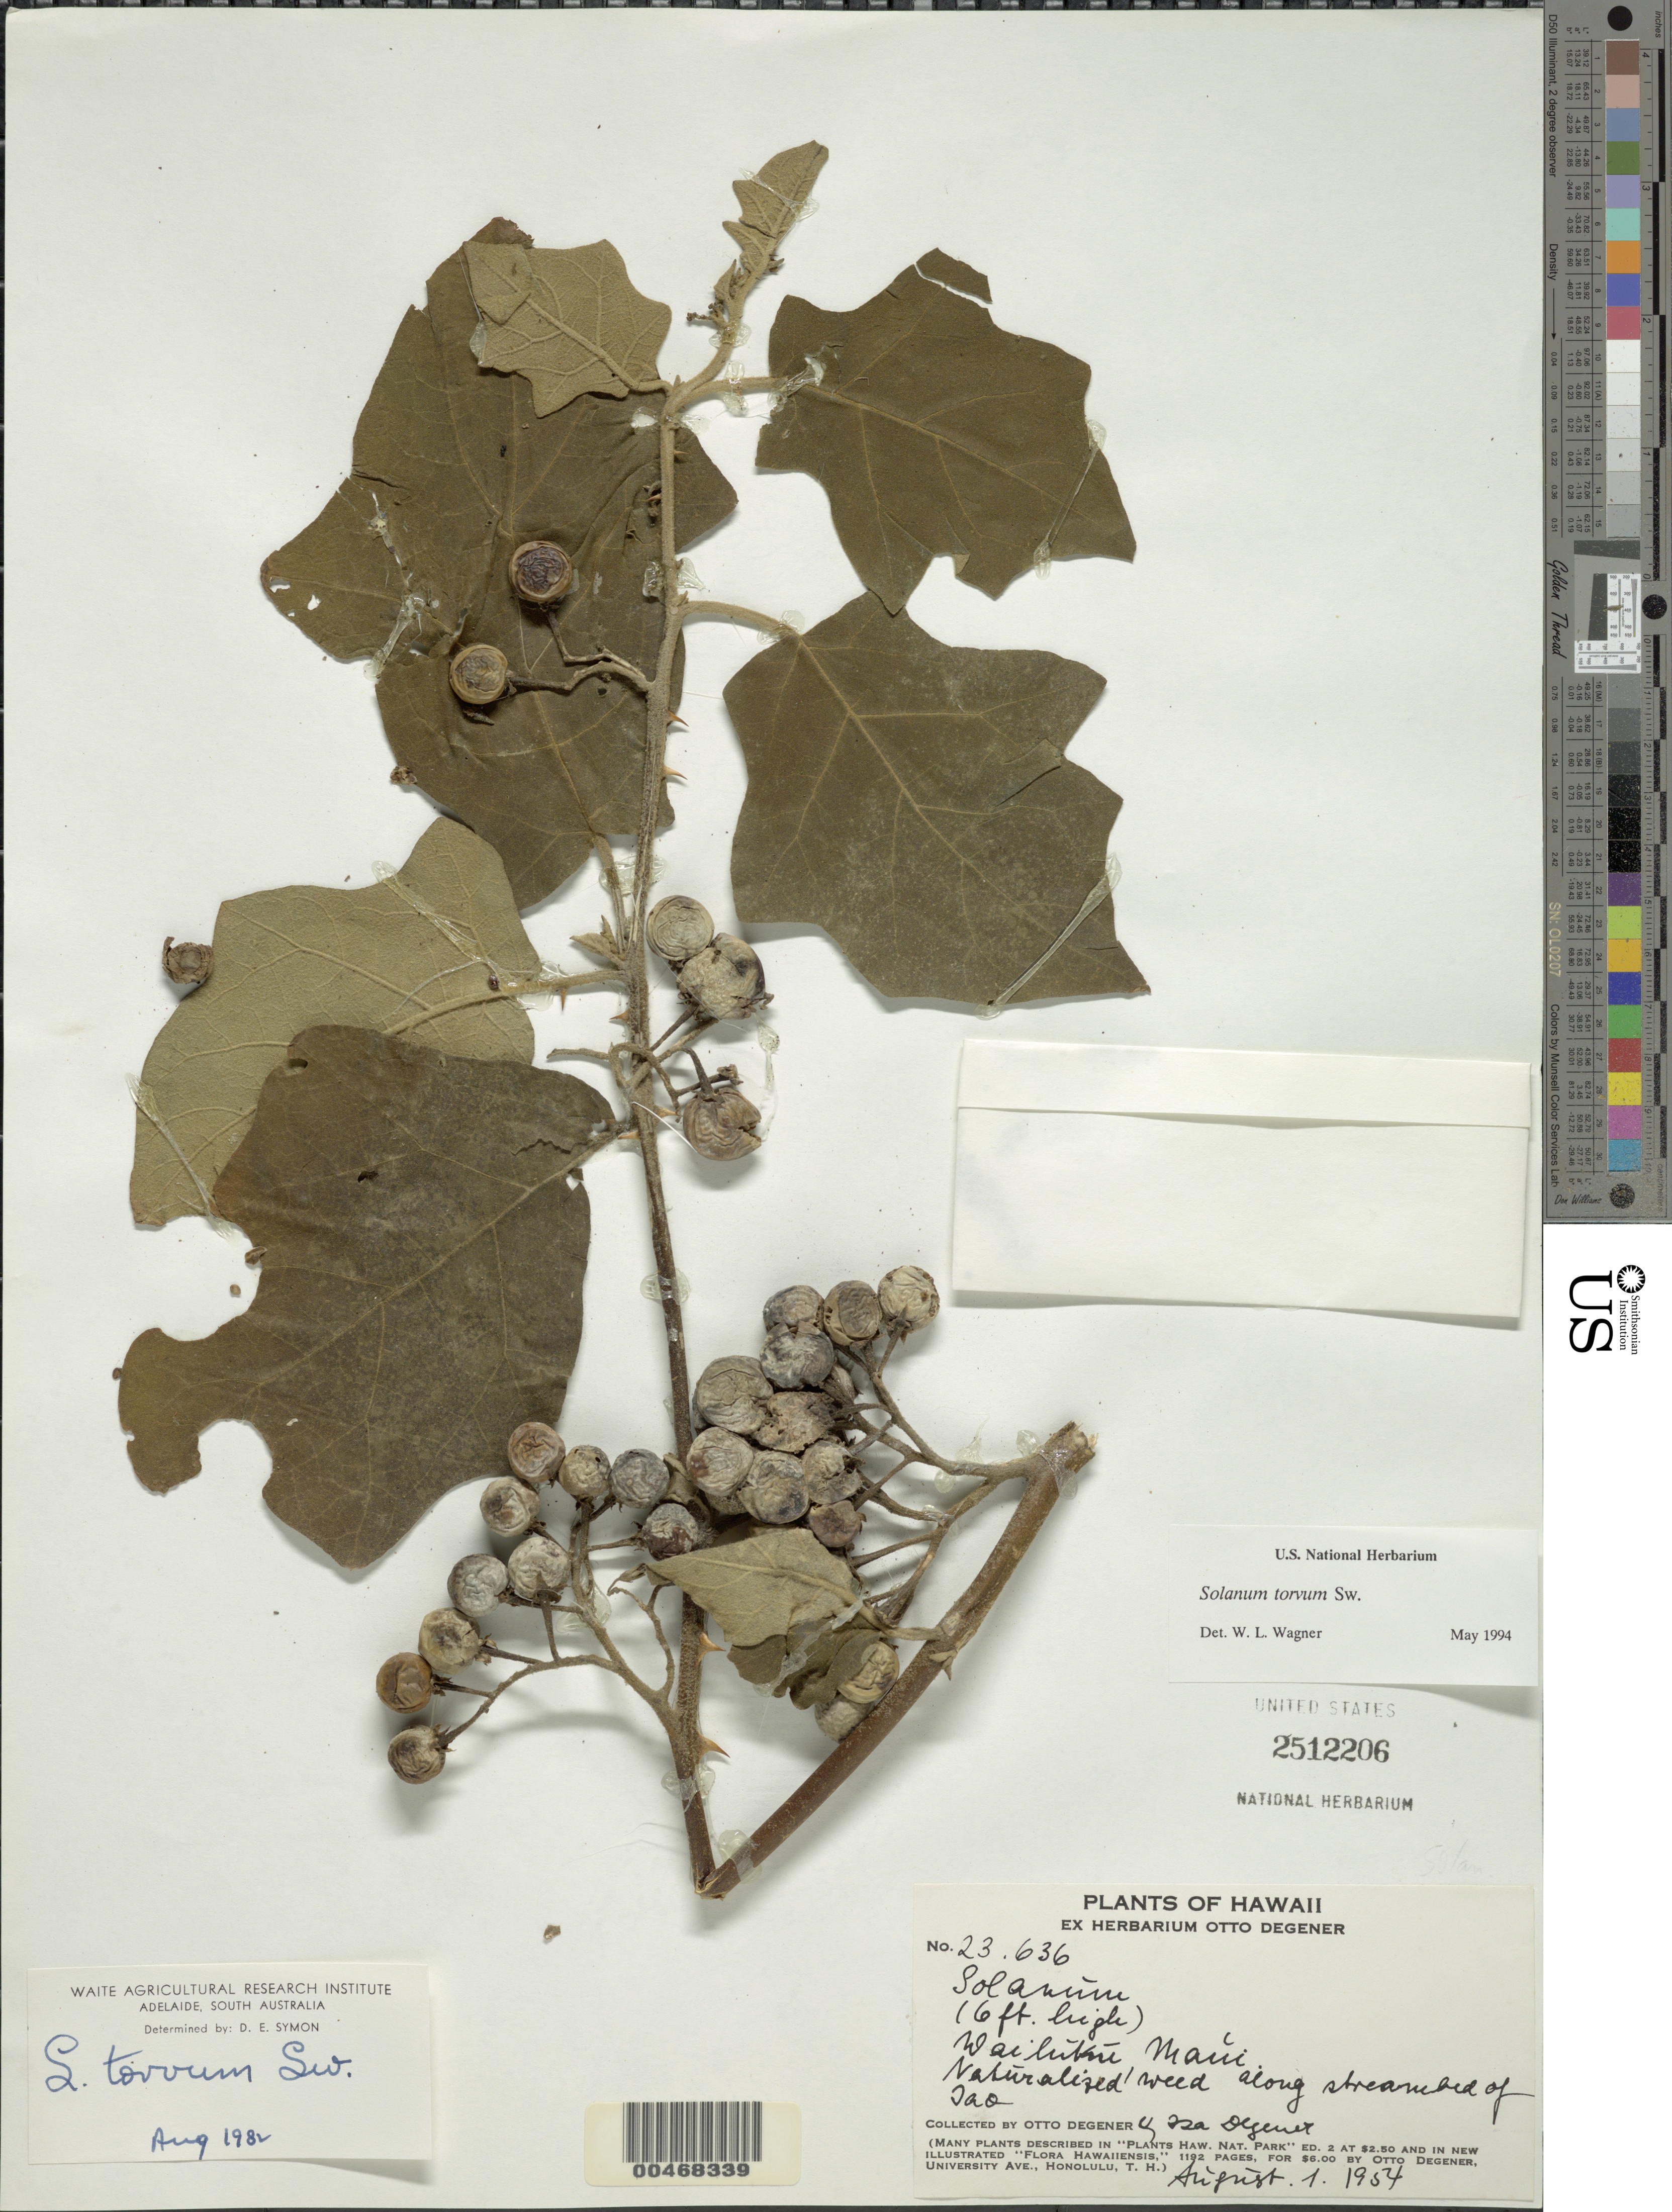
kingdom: Plantae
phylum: Tracheophyta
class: Magnoliopsida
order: Solanales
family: Solanaceae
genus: Solanum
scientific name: Solanum torvum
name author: Sw.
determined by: Wagner, W. L., (BOT), Smithsonian Institution - National Museum of Natural History (UNITED STATES)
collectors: O. Degener & I. Degener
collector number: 23636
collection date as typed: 1 Aug 1954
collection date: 1954-08-01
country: United States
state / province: Hawaii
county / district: Maui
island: Maui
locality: Wailuku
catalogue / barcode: US 2512206